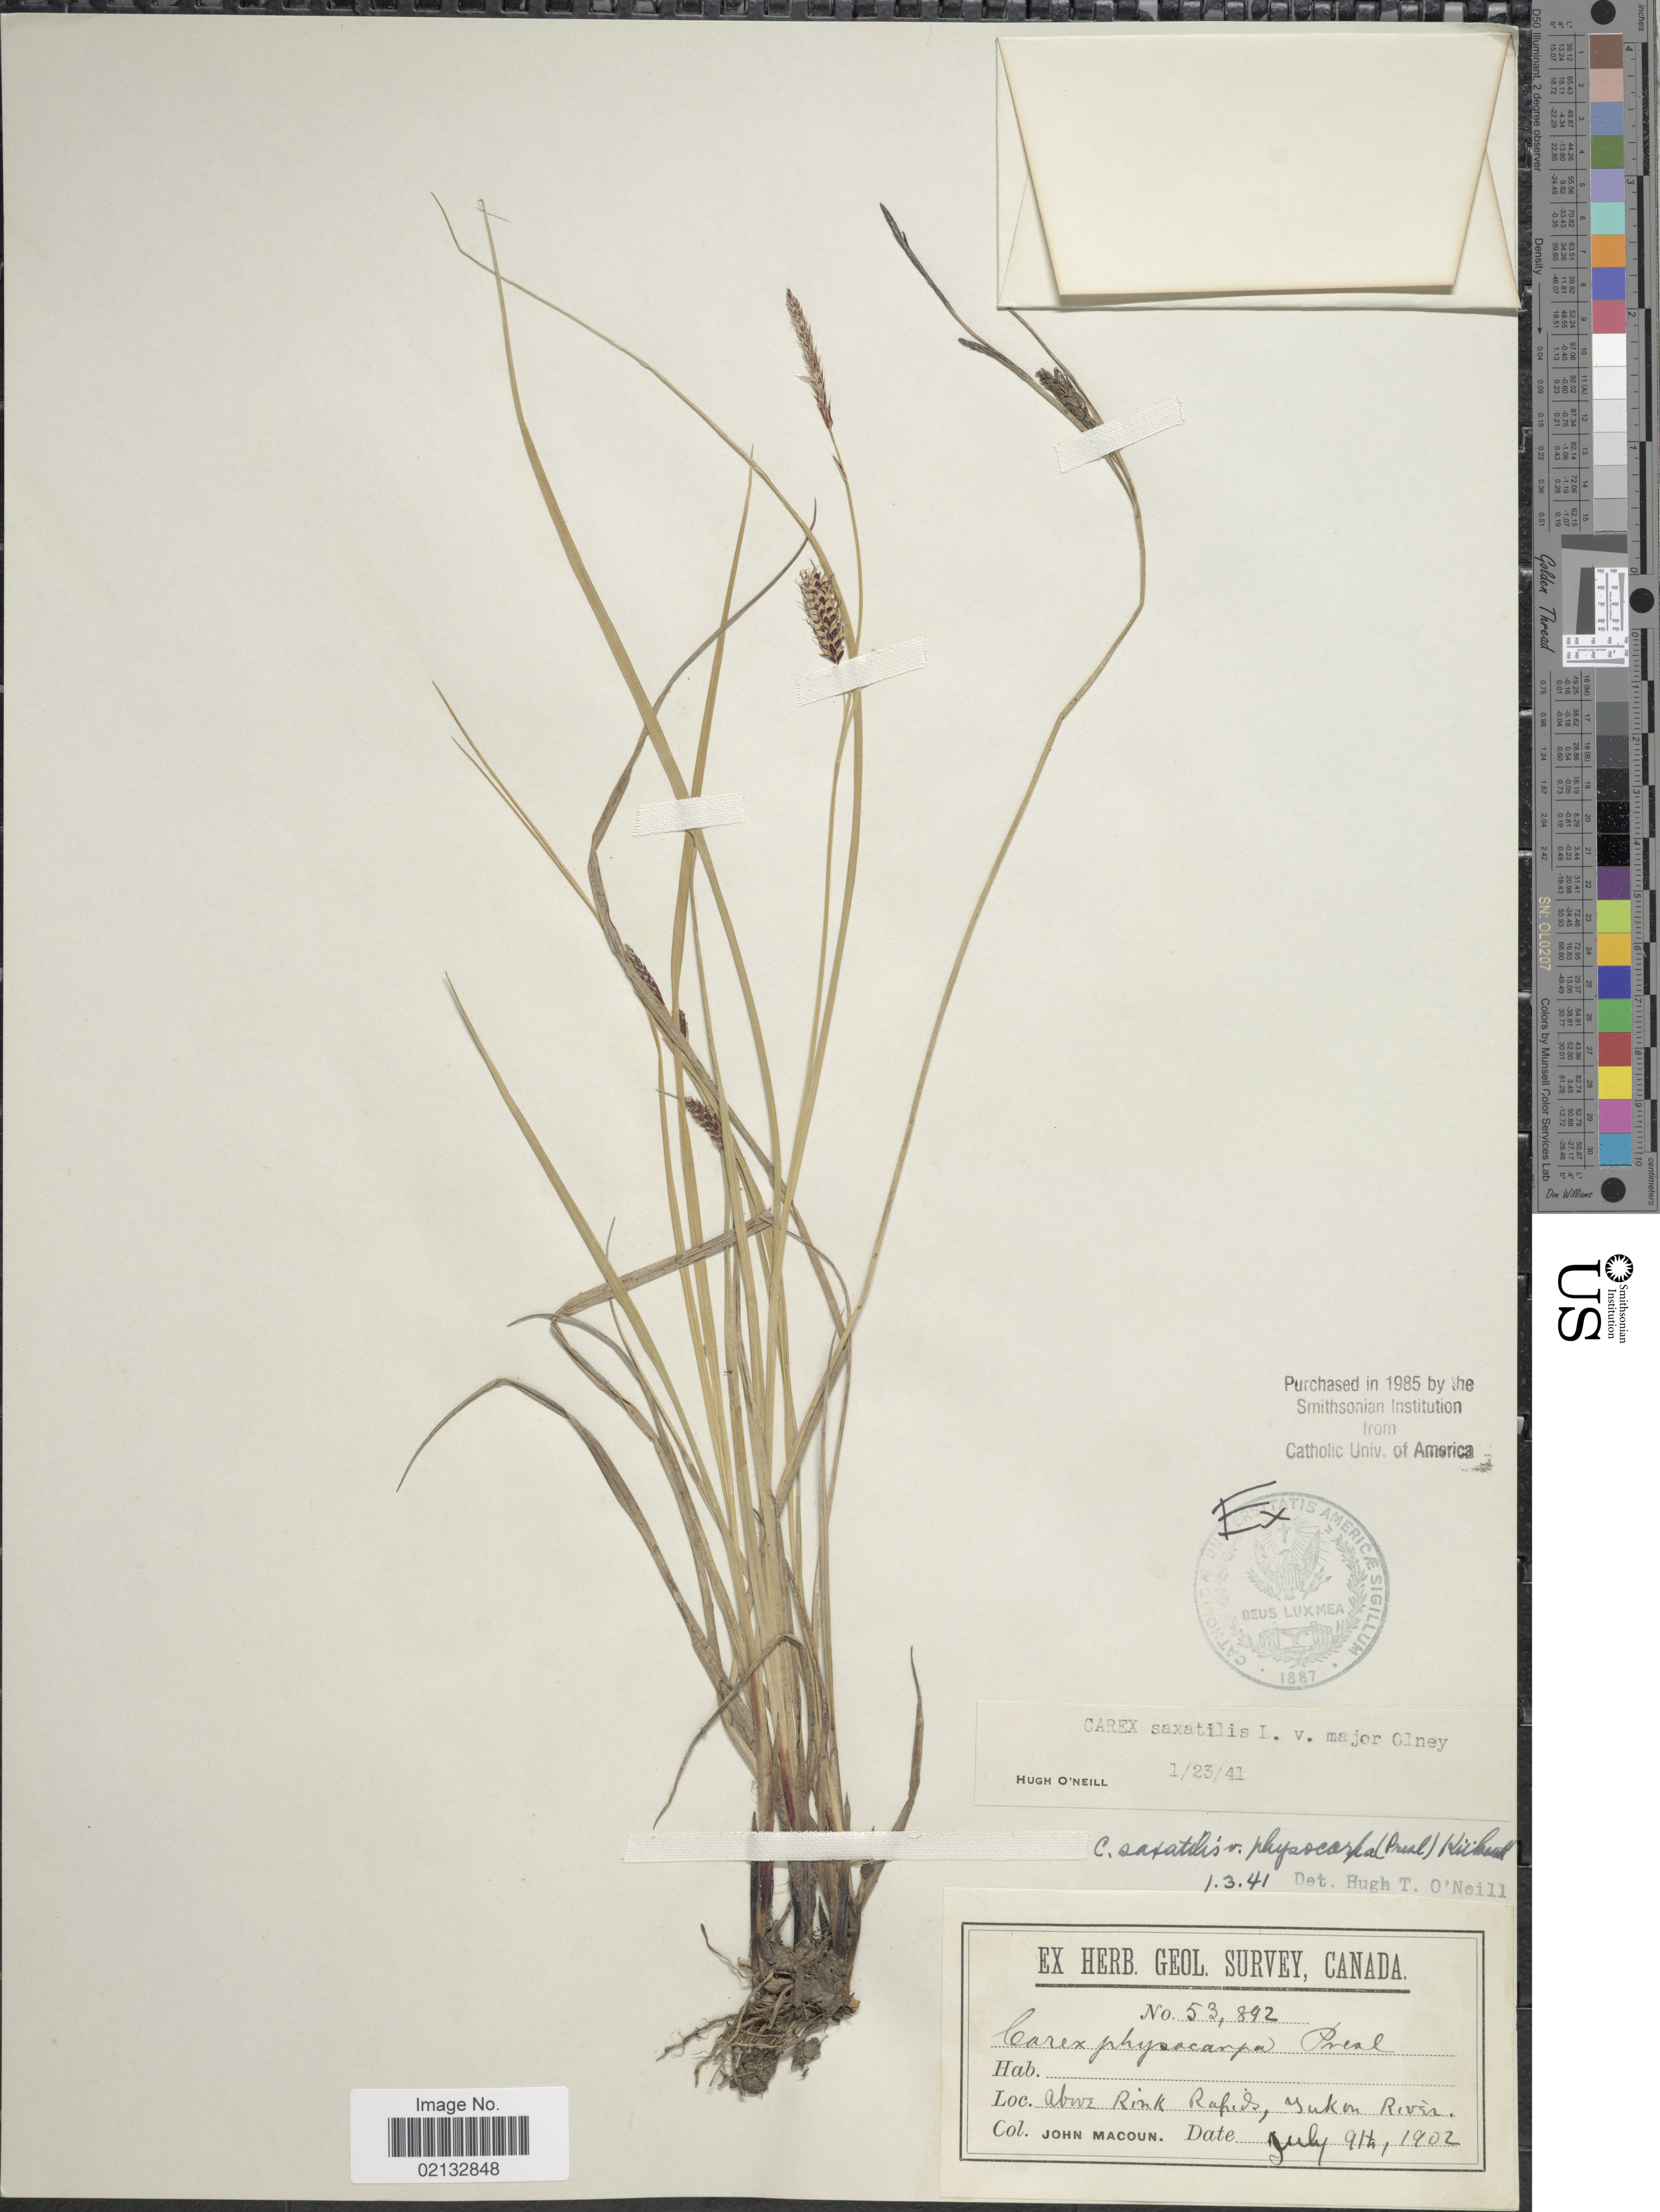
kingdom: Plantae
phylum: Tracheophyta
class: Liliopsida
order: Poales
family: Cyperaceae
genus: Carex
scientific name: Carex saxatilis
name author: L.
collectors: J. Macoun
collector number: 53892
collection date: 1902-07-09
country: Canada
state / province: Yukon Territory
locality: Above Rink Rapids, Yukon River